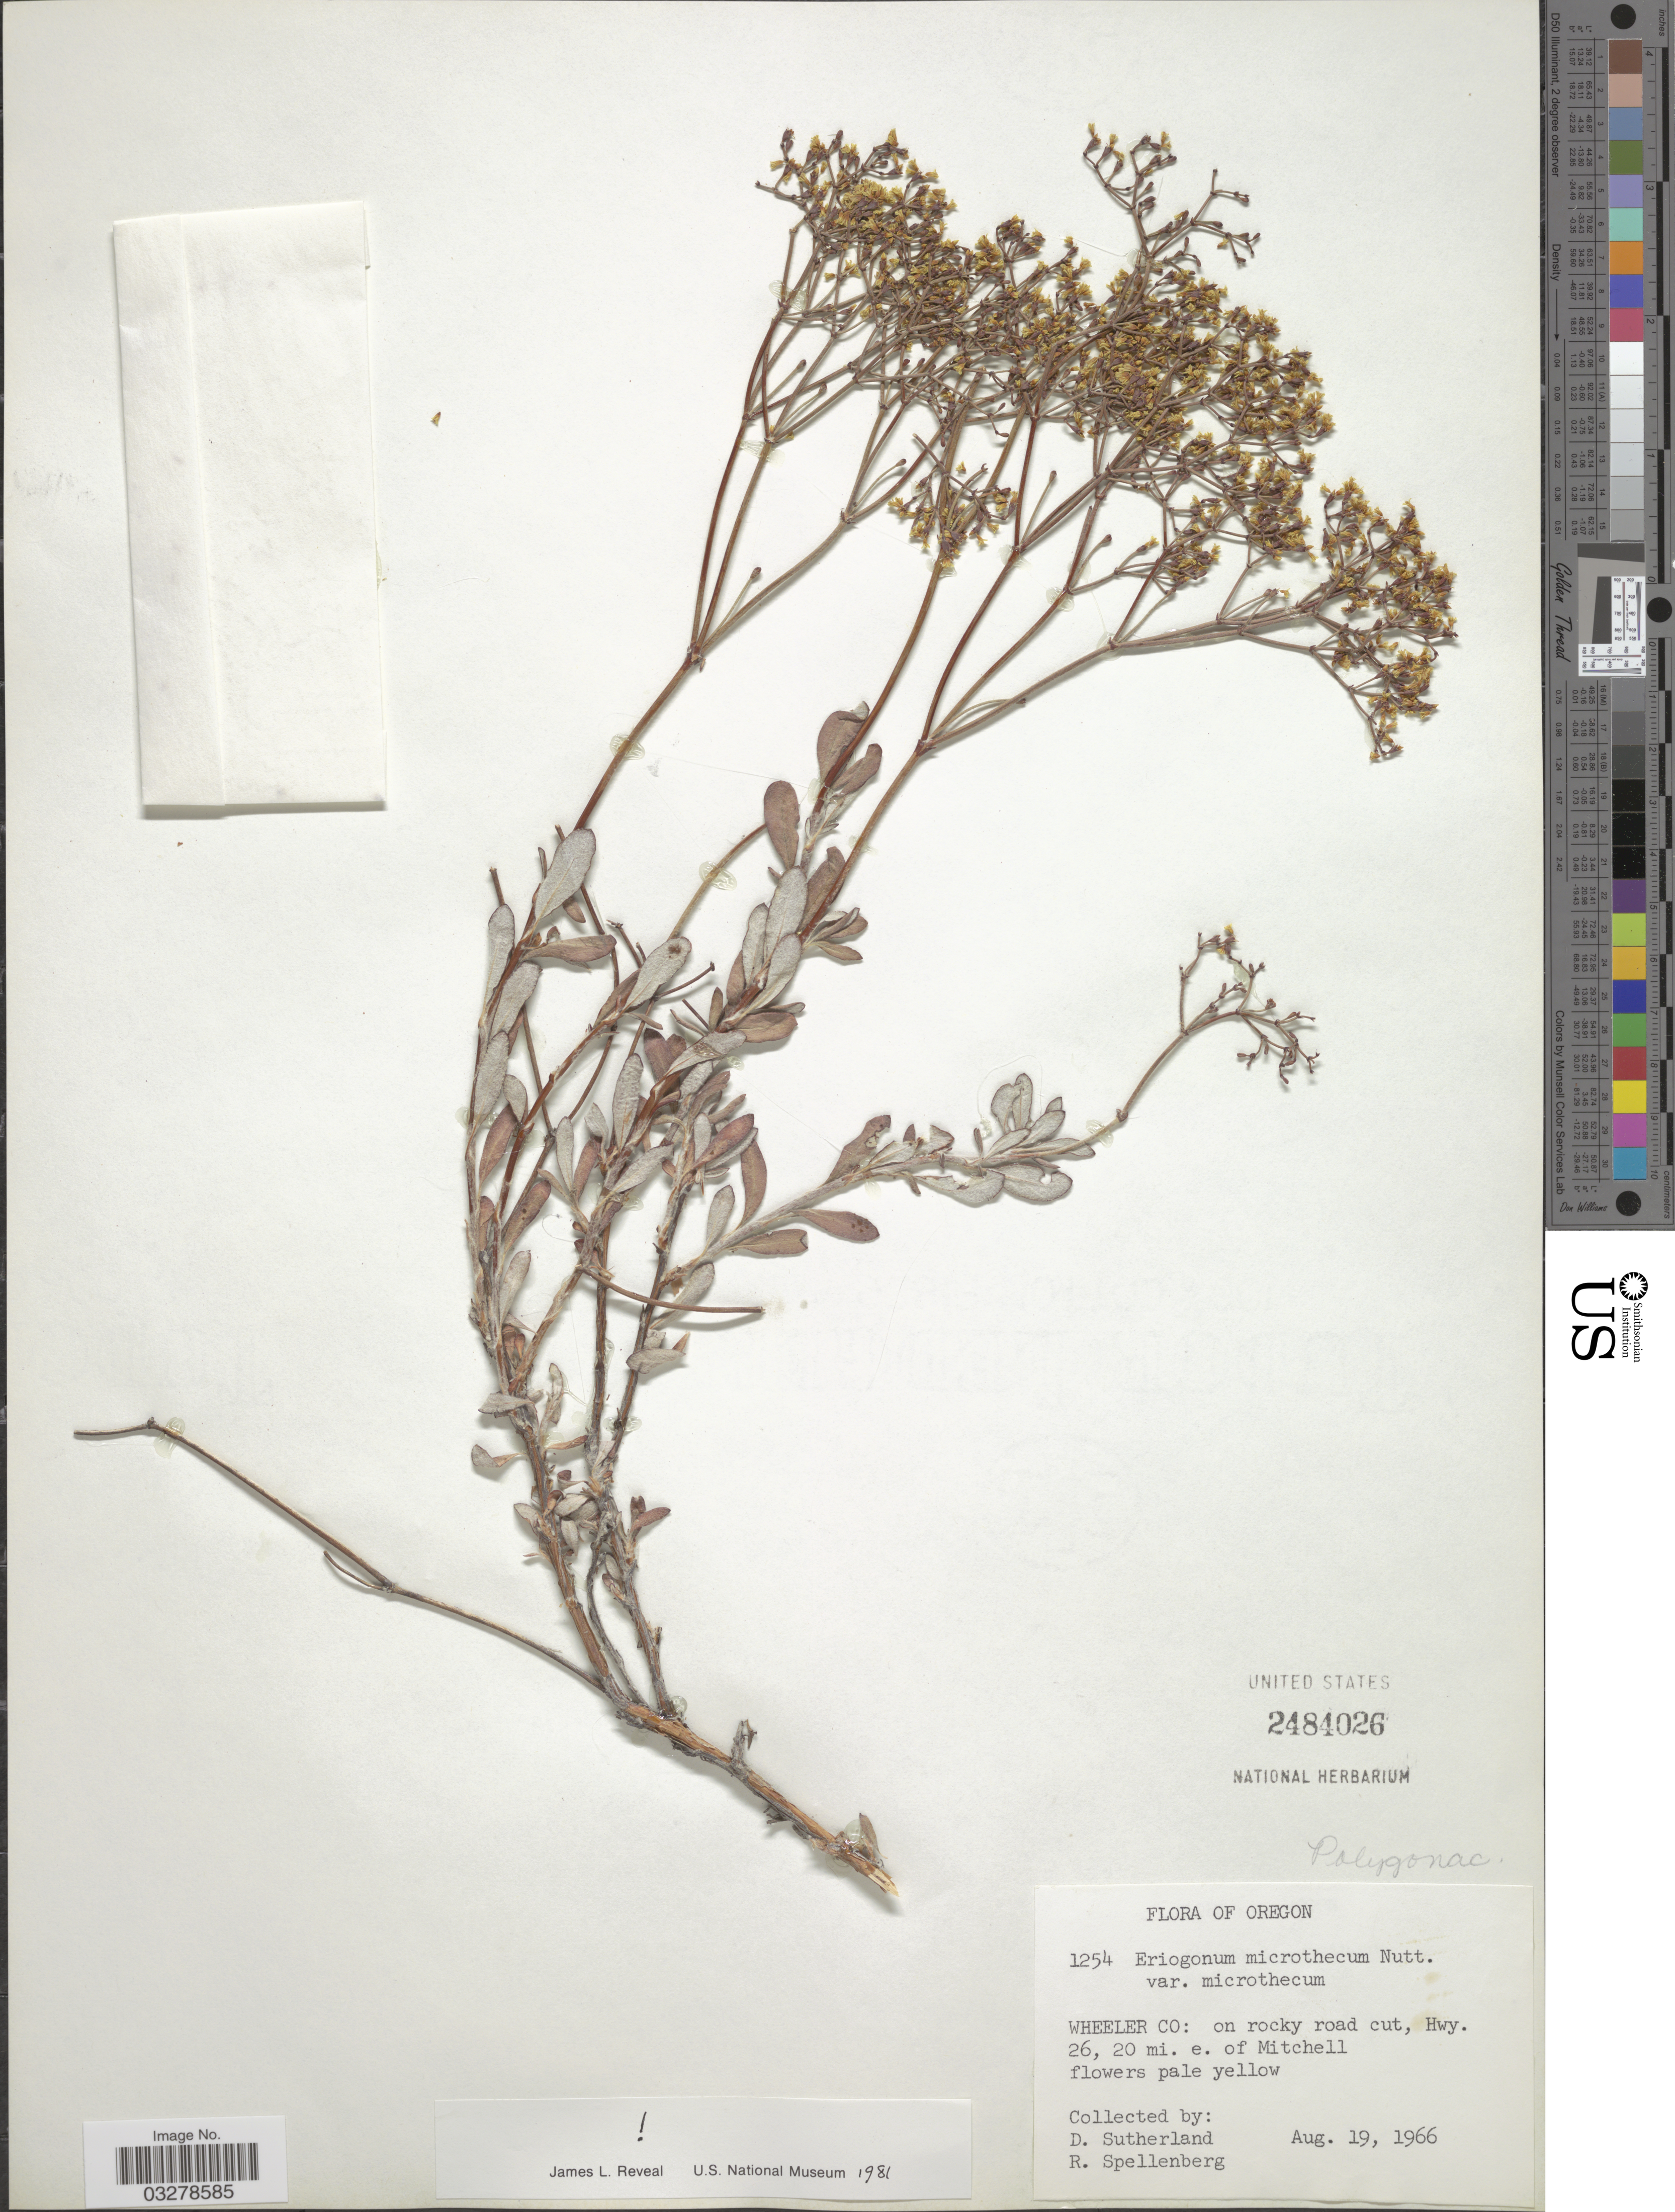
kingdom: Plantae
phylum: Tracheophyta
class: Magnoliopsida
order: Caryophyllales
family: Polygonaceae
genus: Eriogonum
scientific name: Eriogonum microtheca var. microtheca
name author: Nutt.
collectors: D. Sutherland & R. Spellenberg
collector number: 1254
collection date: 1966-08-19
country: United States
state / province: Oregon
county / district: Wheeler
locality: Wheeler Co: on rocky road cut, Hwy. 26, 20 mi. e. of Mitchell.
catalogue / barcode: US 2484026